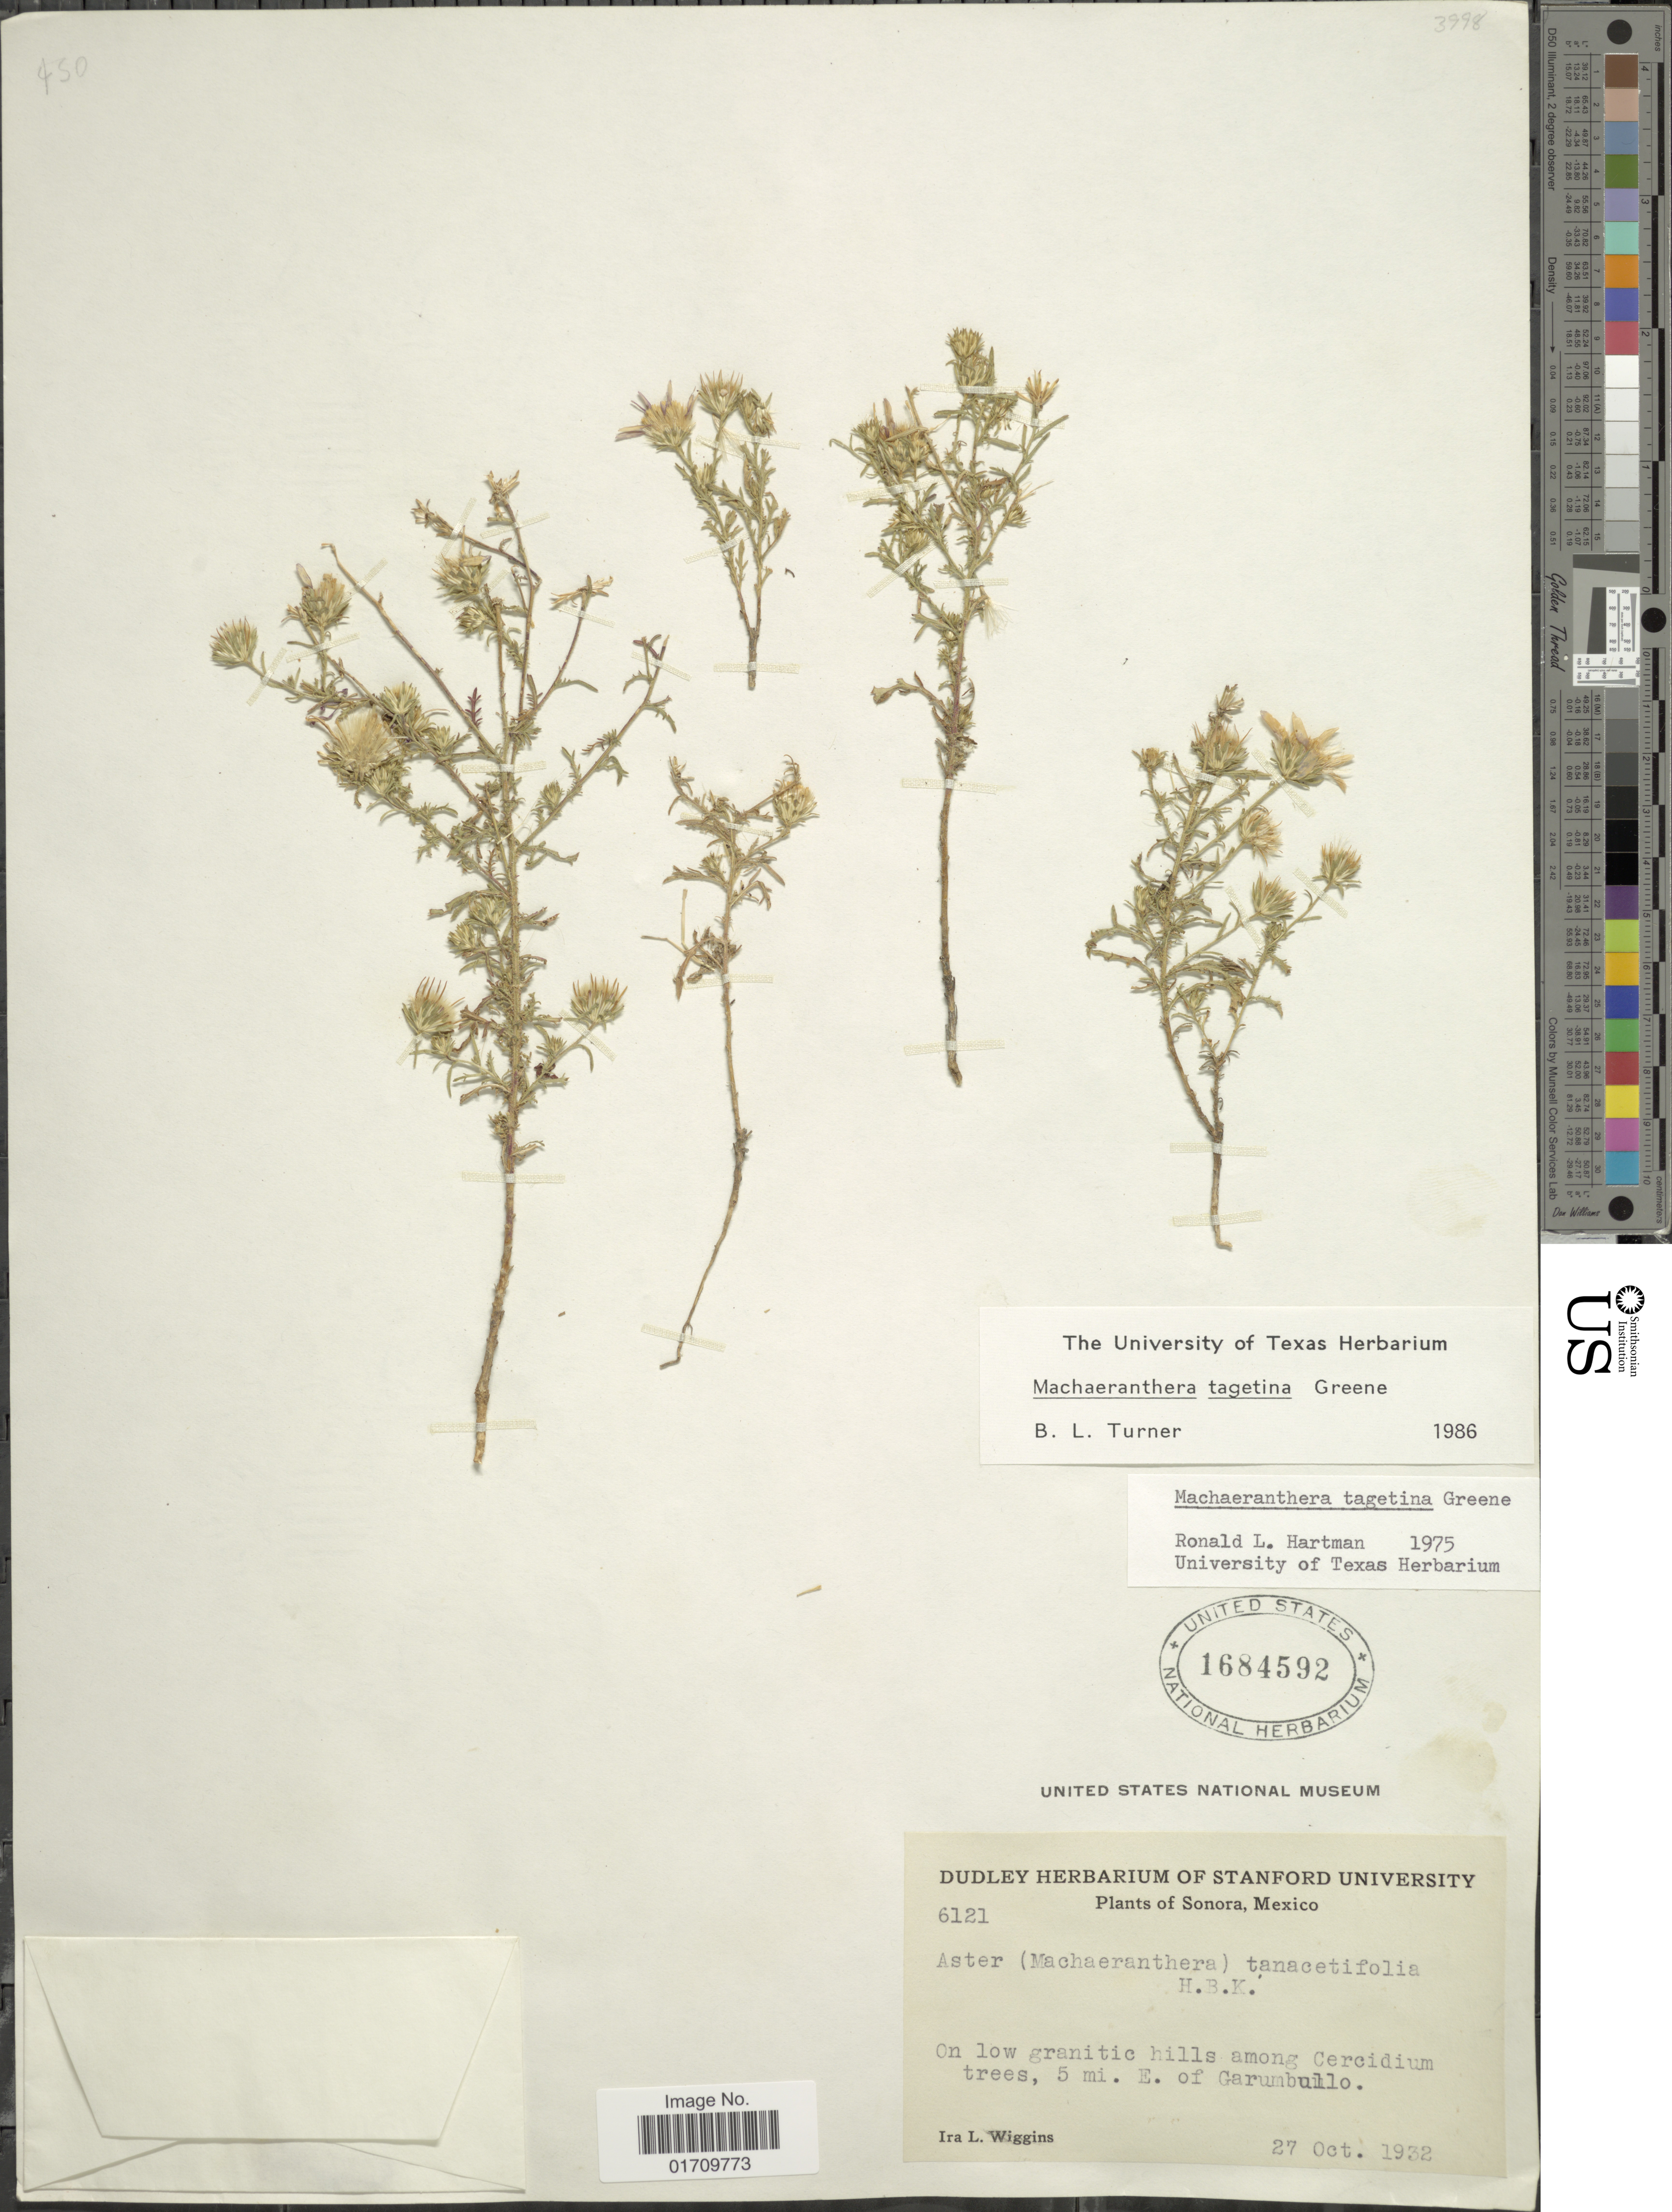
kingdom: Plantae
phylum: Tracheophyta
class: Magnoliopsida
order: Asterales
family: Asteraceae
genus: Machaeranthera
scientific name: Machaeranthera tagetina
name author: Greene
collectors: I. L. Wiggins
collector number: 6121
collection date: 1932-10-27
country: Mexico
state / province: Sonora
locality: Among Cercidium trees, 5 mi. E. of Garumbullo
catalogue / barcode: US 1684592